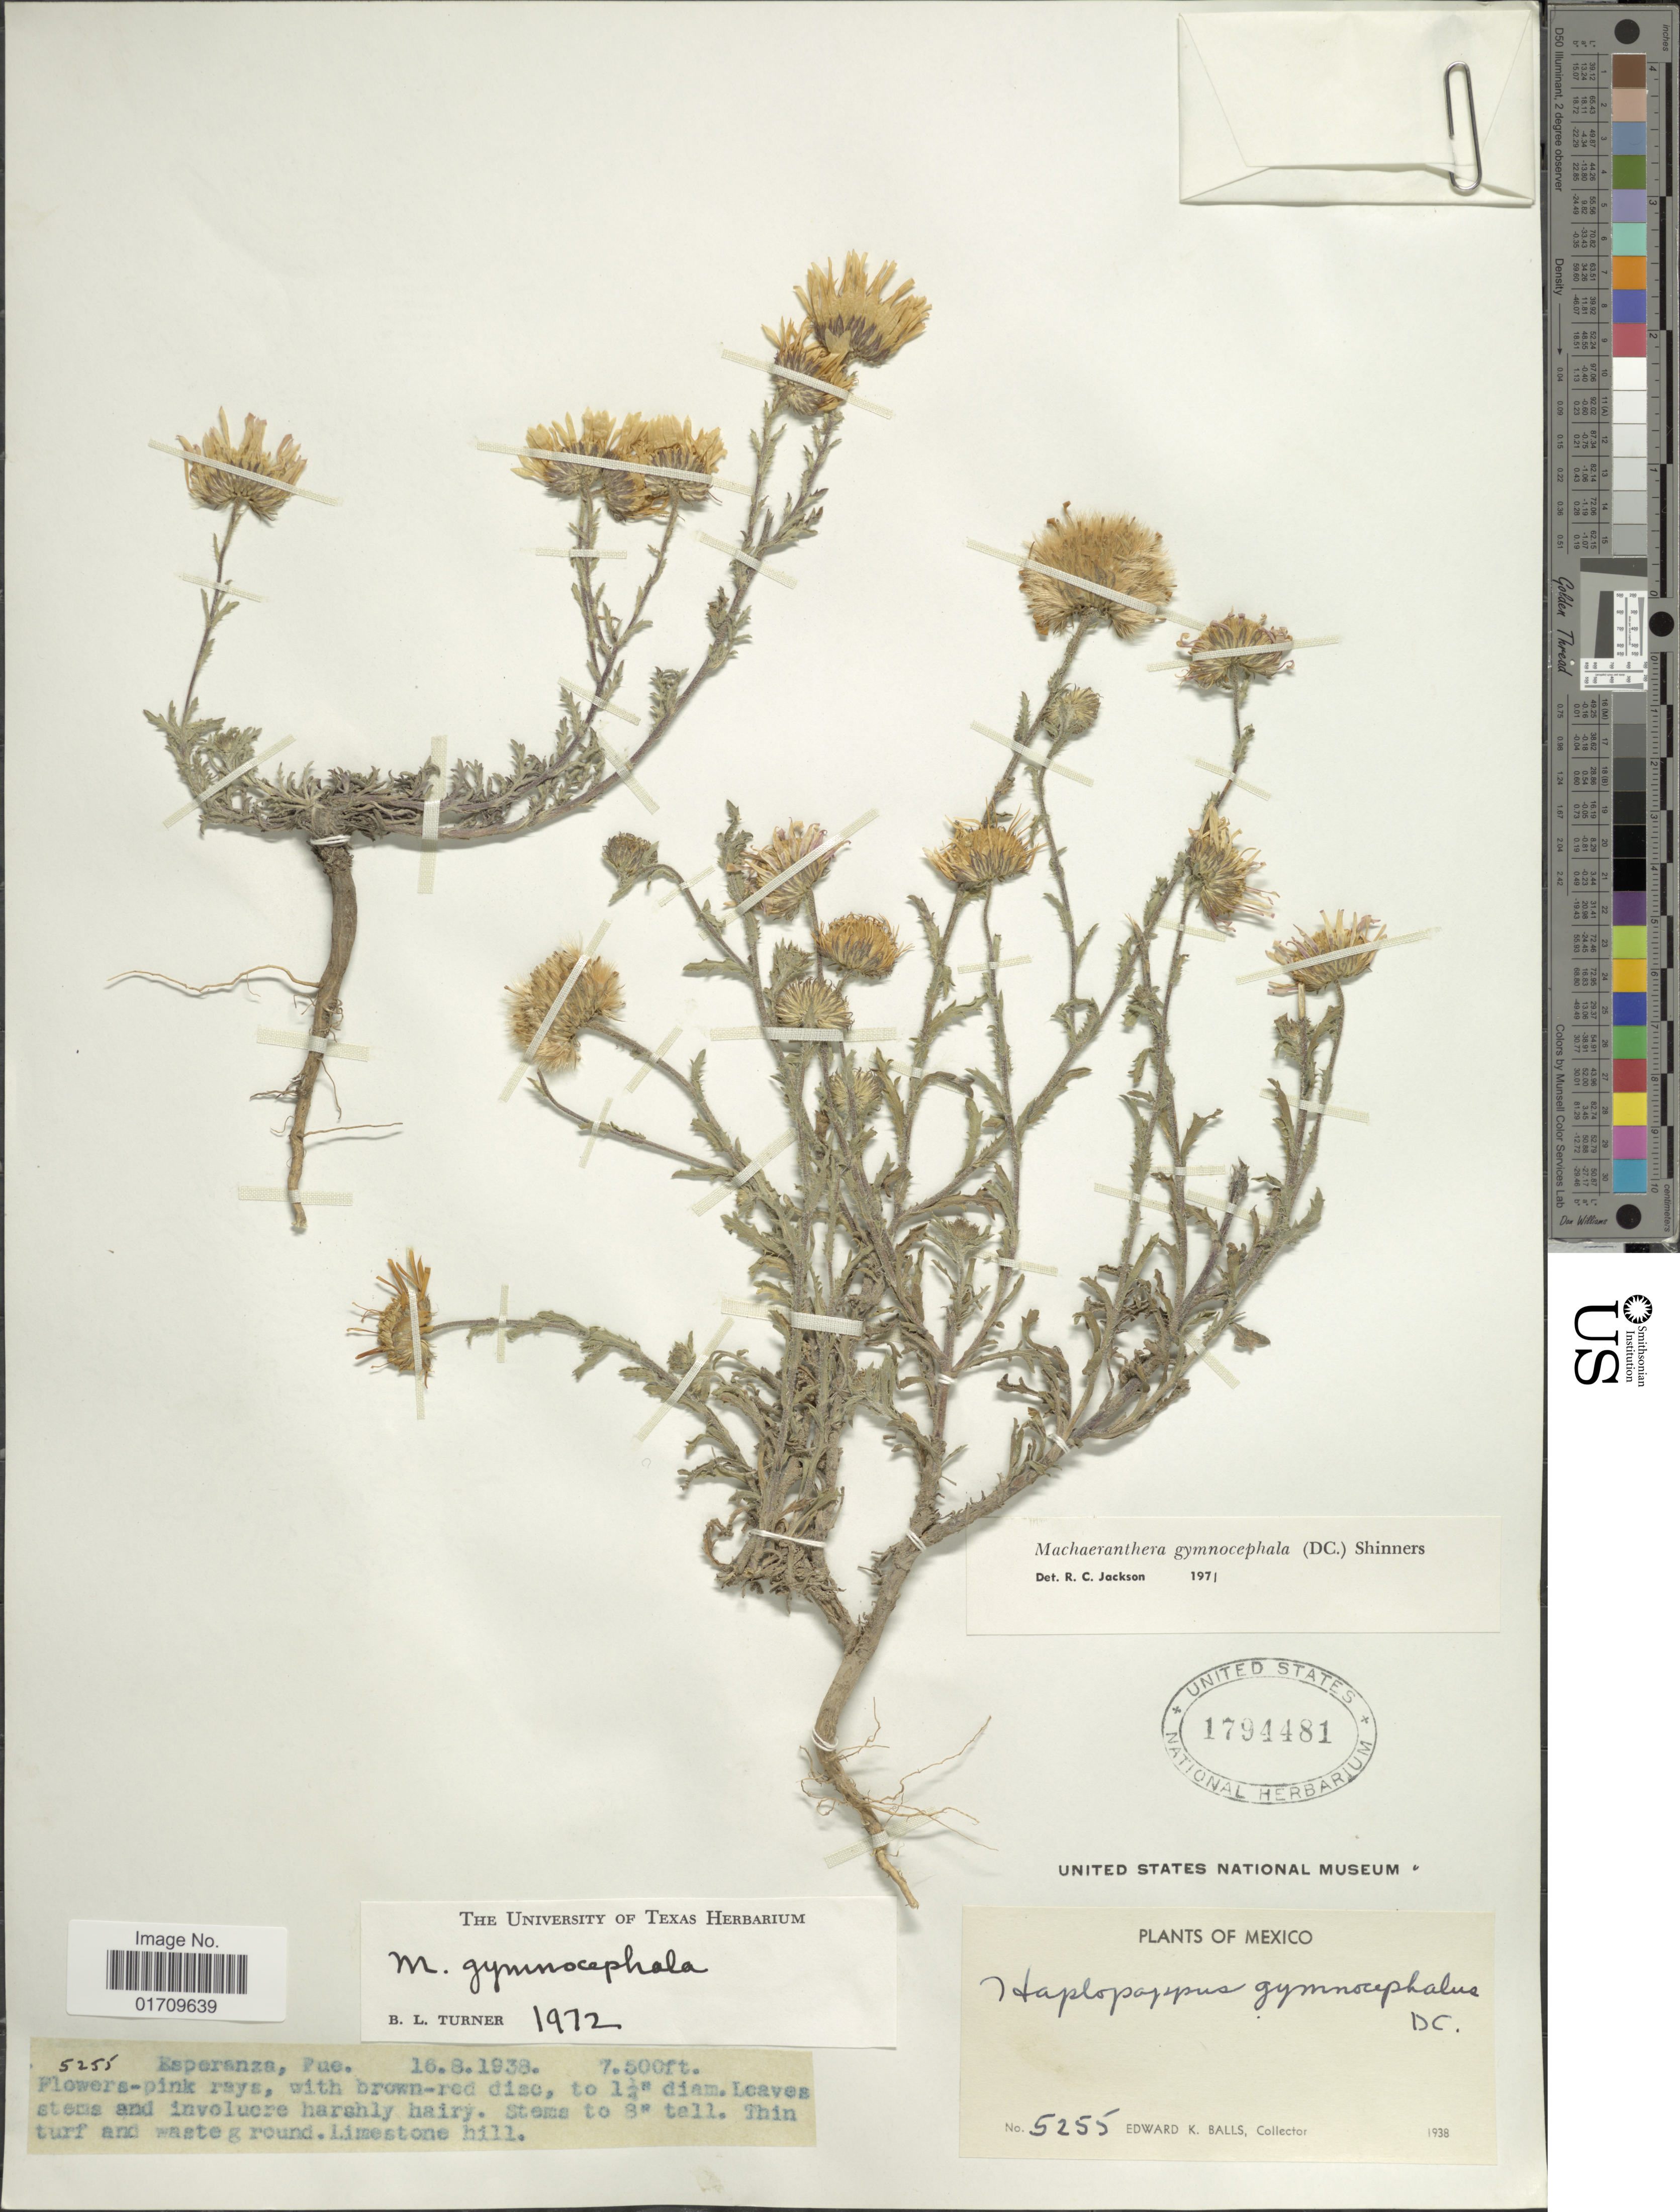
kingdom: Plantae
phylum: Tracheophyta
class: Magnoliopsida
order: Asterales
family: Asteraceae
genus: Machaeranthera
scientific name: Machaeranthera gymnocephala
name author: (DC.) Shinners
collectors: E. K. Balls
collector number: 5255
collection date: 1938-08-16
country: Mexico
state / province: Puebla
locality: Esperanza, Pue.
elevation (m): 2286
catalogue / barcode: US 1794481